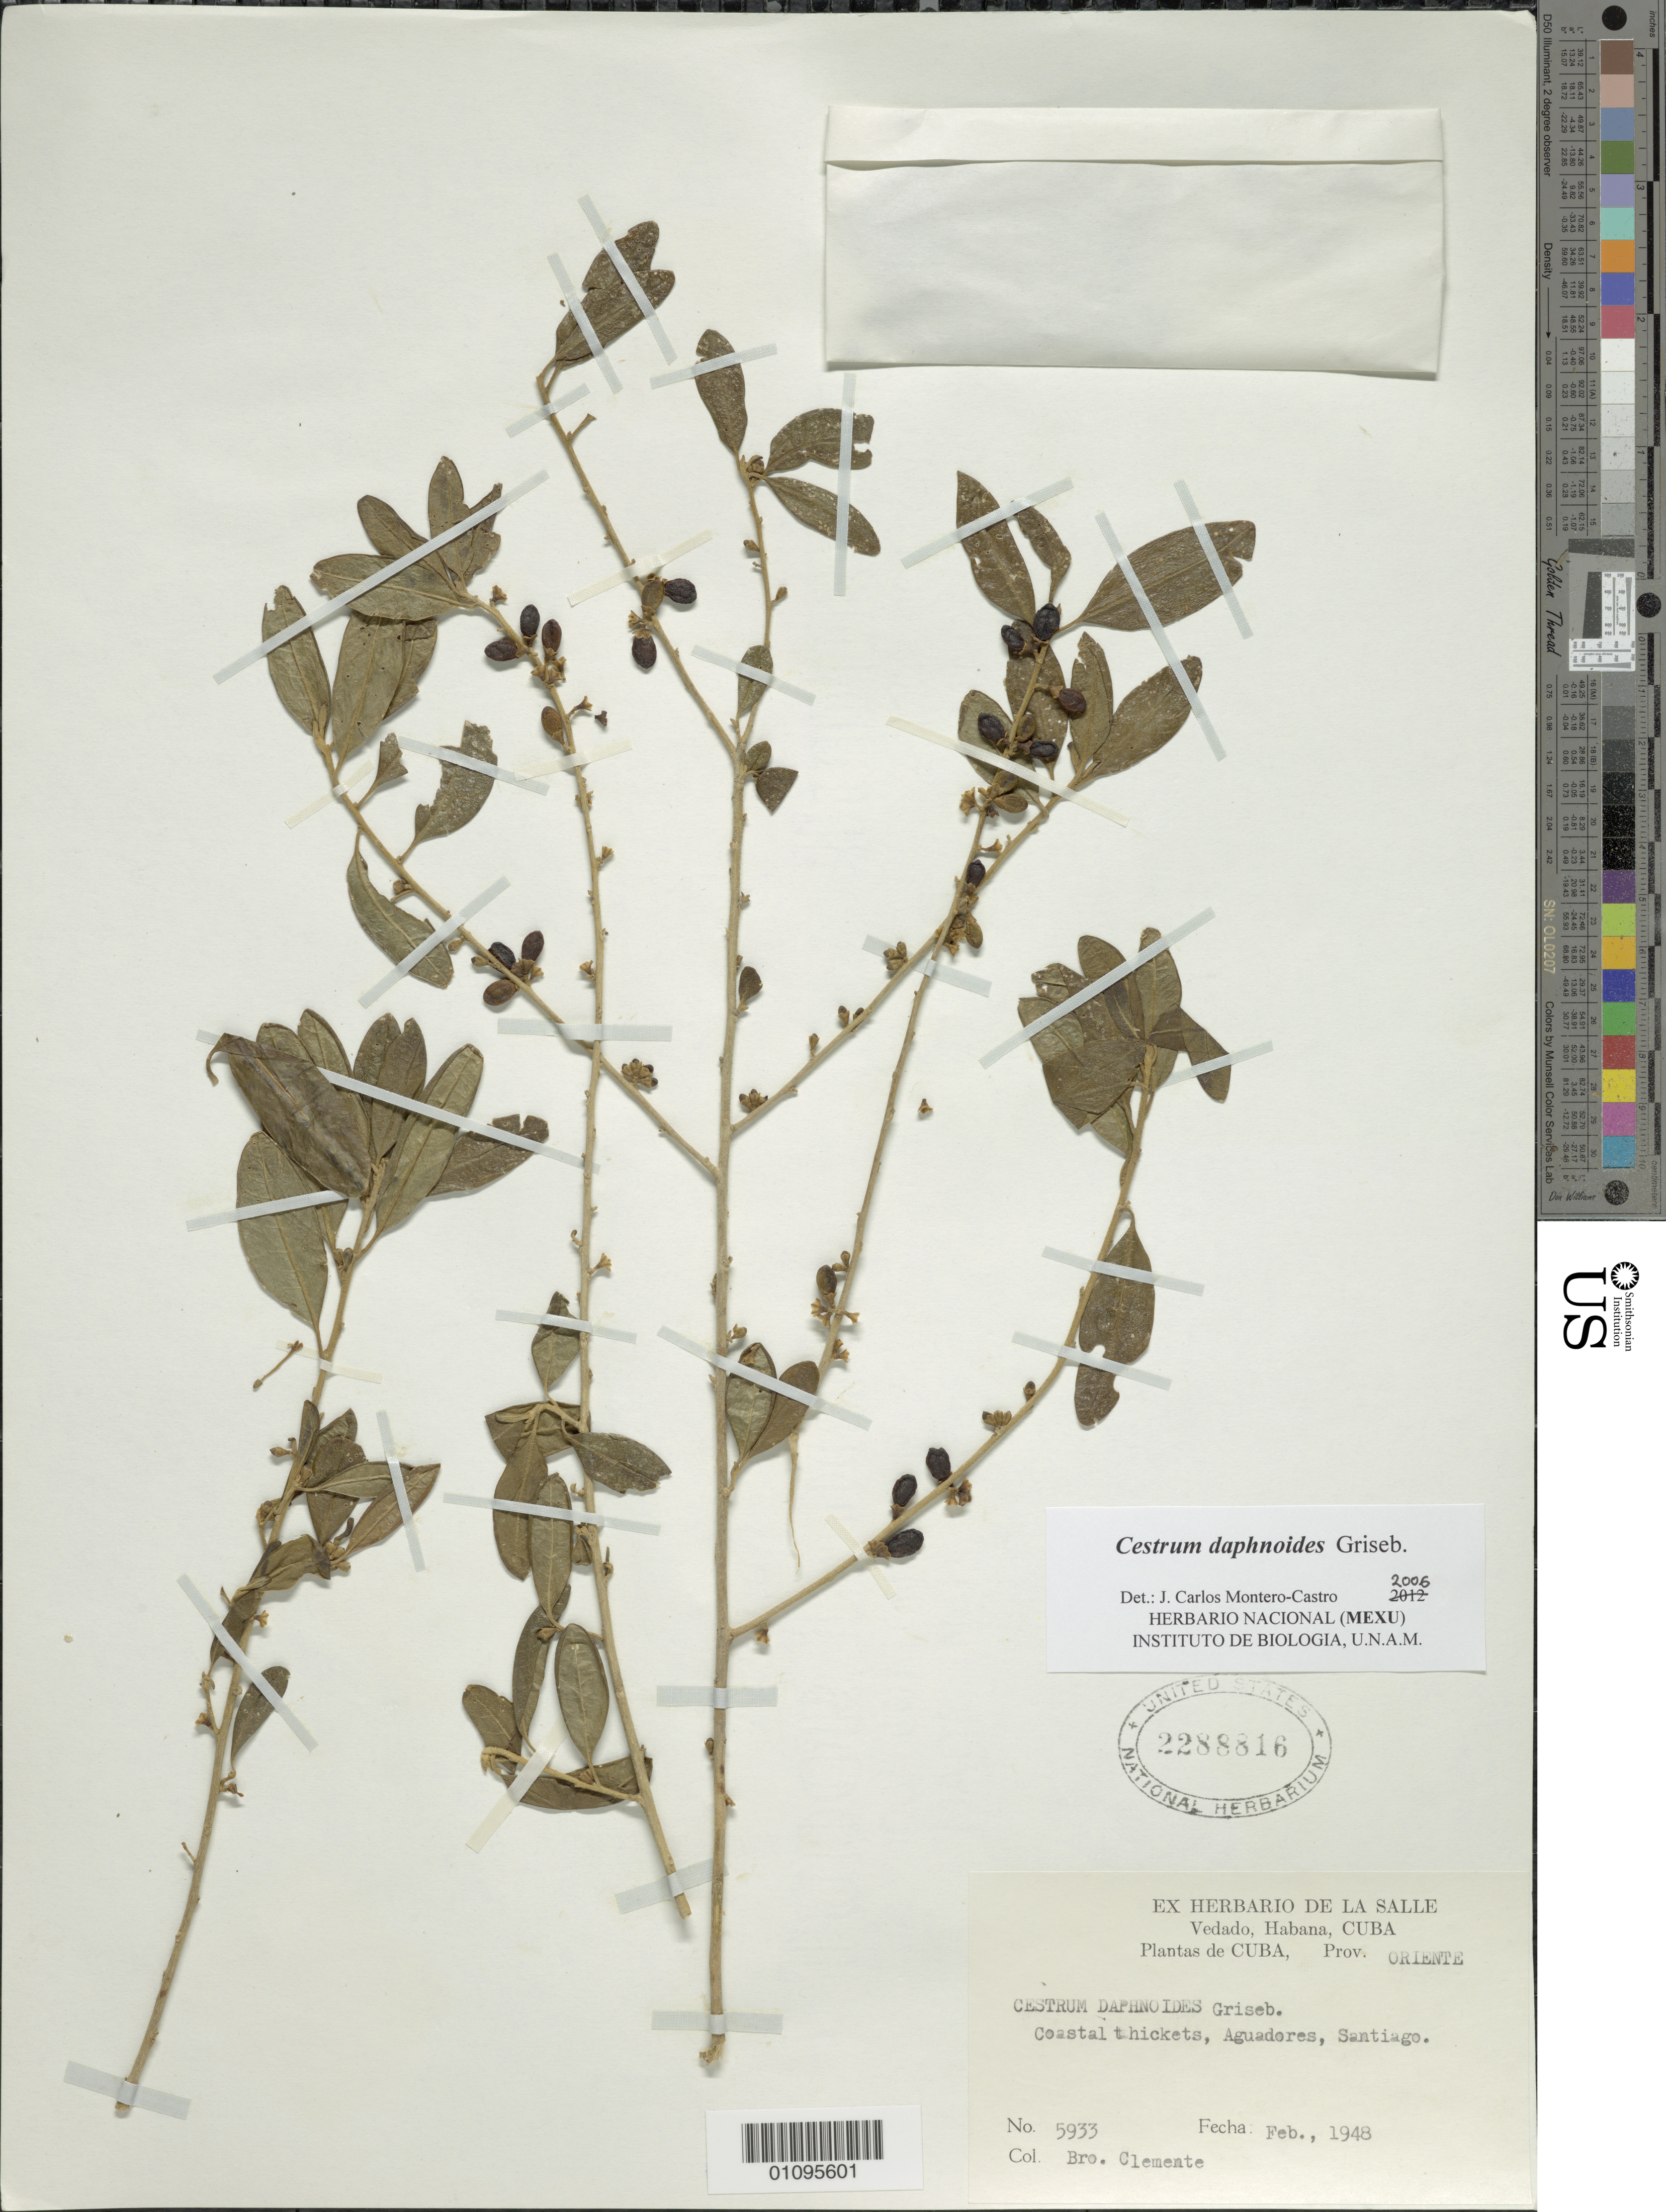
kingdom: Plantae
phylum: Tracheophyta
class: Magnoliopsida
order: Solanales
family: Solanaceae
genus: Cestrum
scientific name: Cestrum daphnoides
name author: Griseb.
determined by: Montero-Castro, J. C.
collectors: Bro. Clemente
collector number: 5933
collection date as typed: Feb 1948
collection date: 1948-02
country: Cuba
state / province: Santiago de Cuba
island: Cuba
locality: Santiago, Aguadores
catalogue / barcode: US 2288816